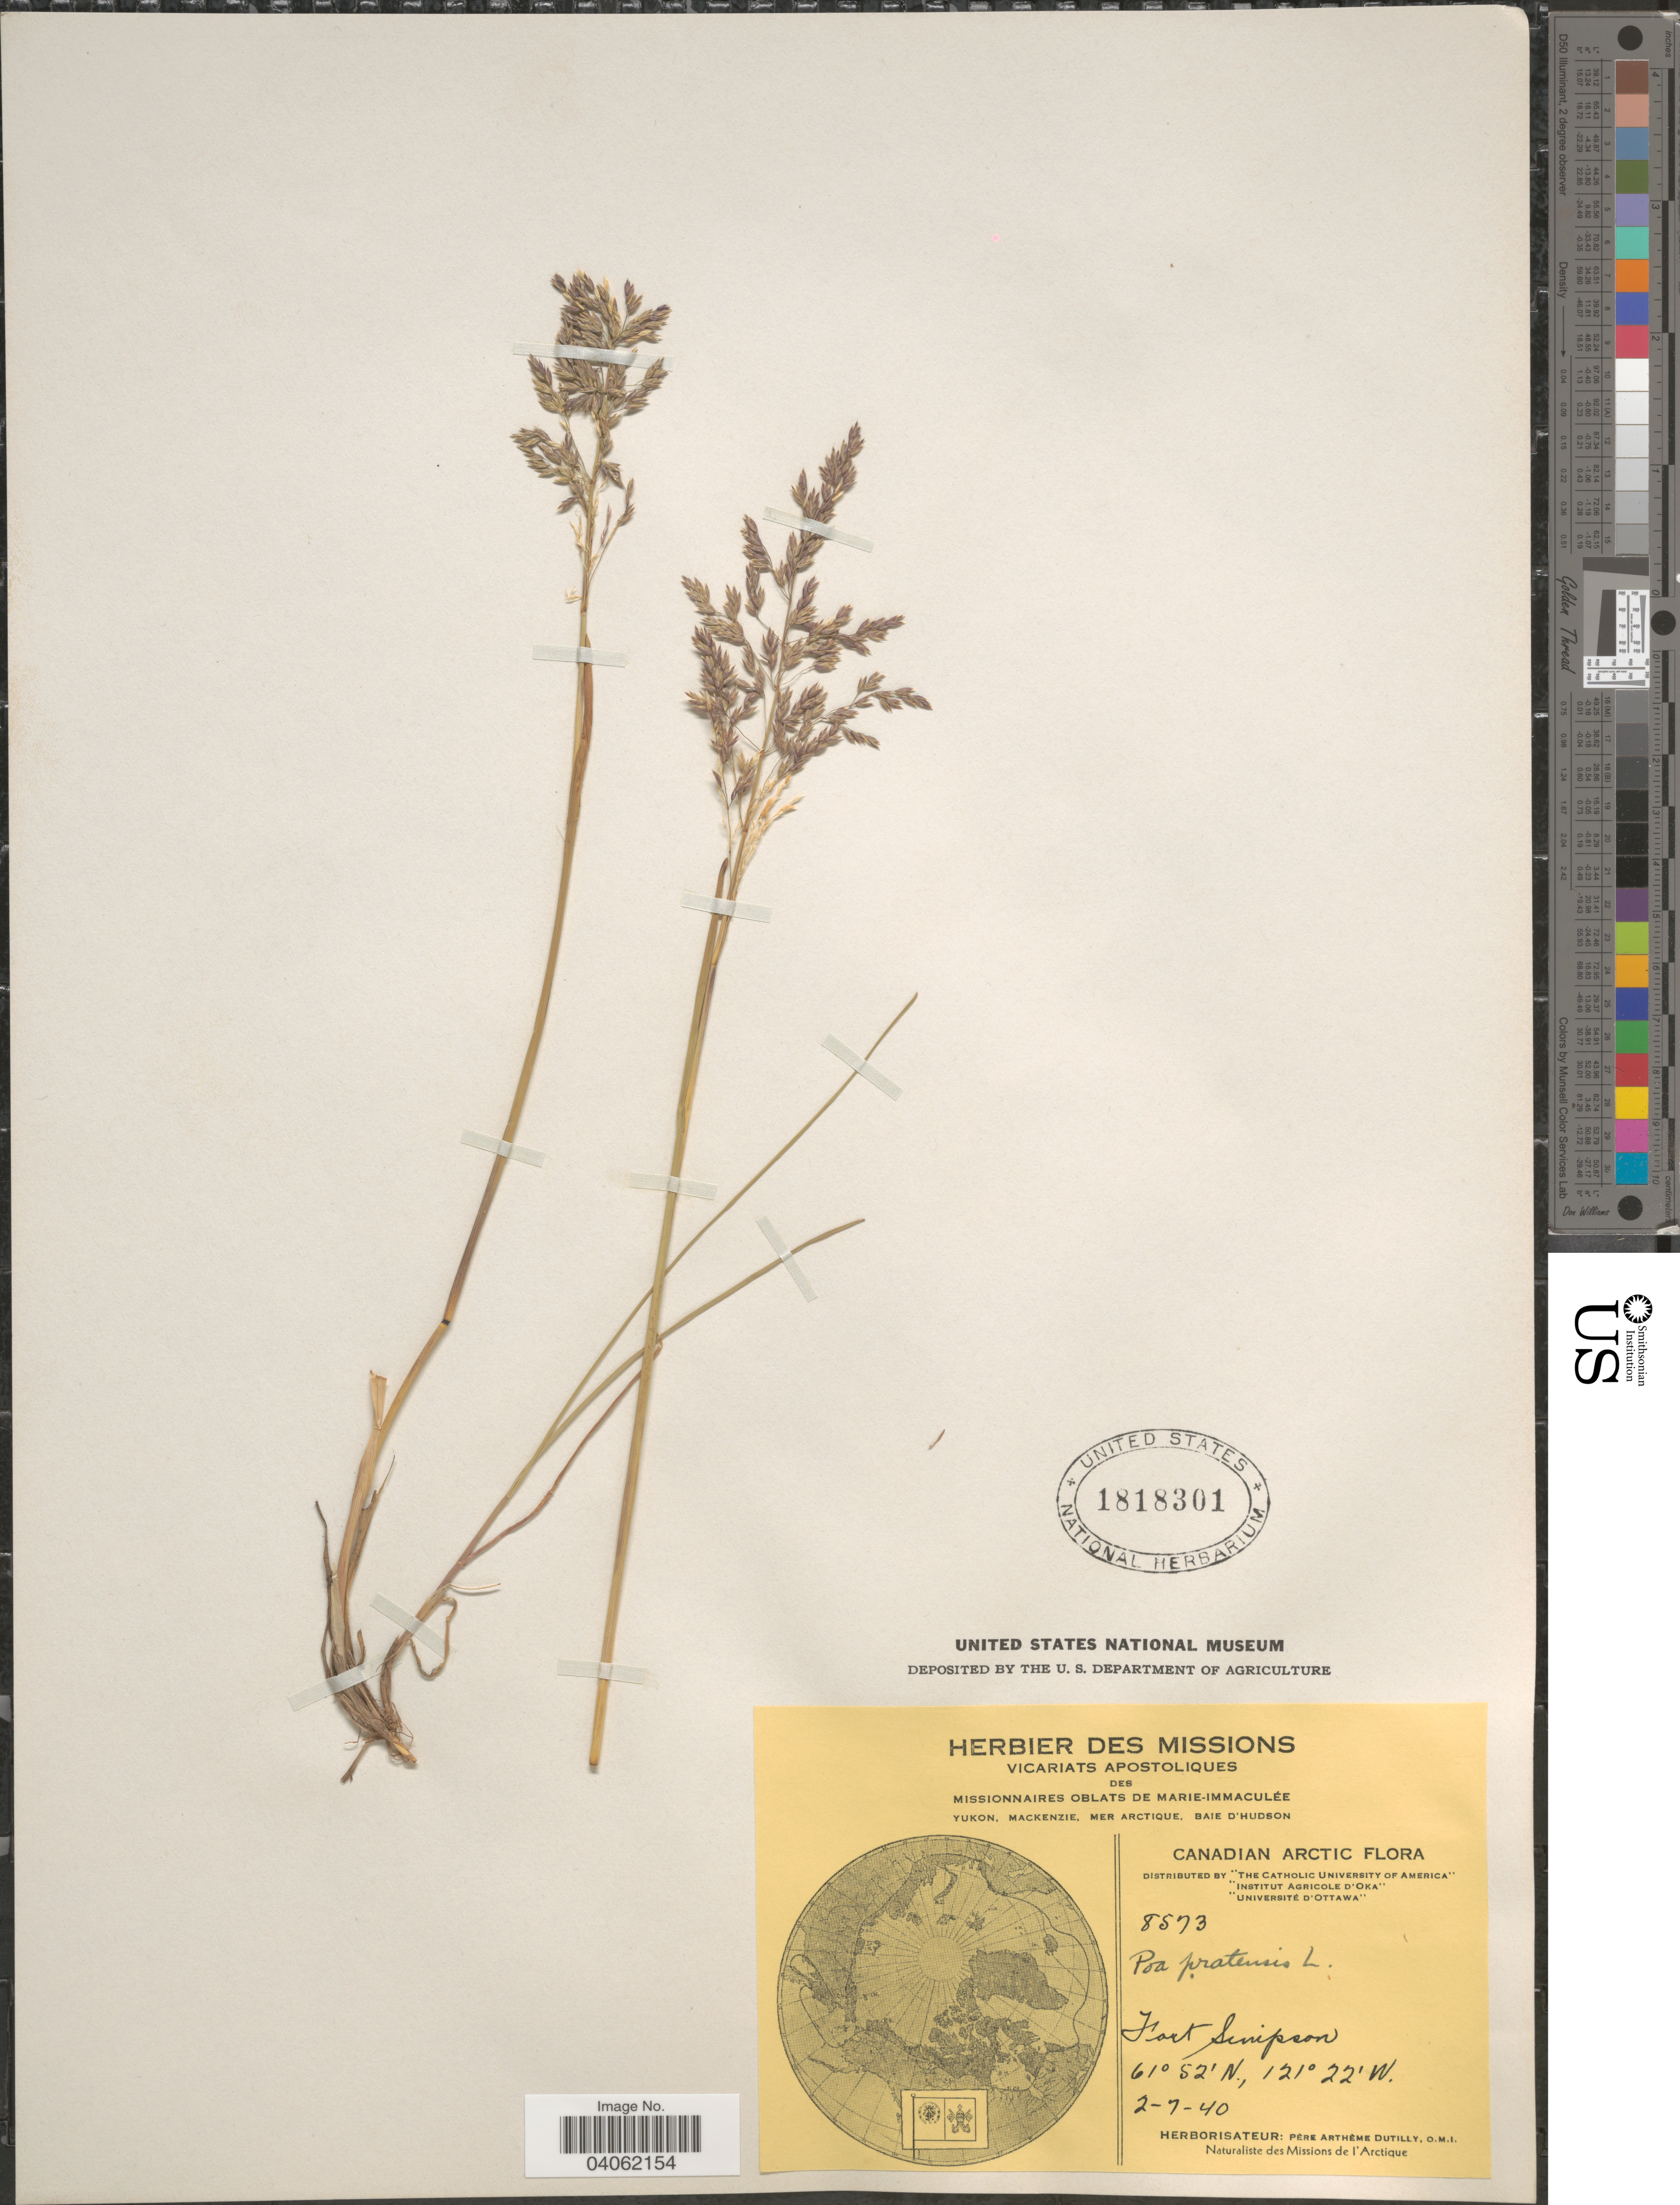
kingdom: Plantae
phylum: Tracheophyta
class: Liliopsida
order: Poales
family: Poaceae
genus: Poa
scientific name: Poa pratensis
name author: L.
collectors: P. Dutilly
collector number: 8573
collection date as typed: Transcribed d/m/y: 2/7/40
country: Canada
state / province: Northwest Territories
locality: Canadian Arctic. Fort Simpson.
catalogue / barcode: US 1818301